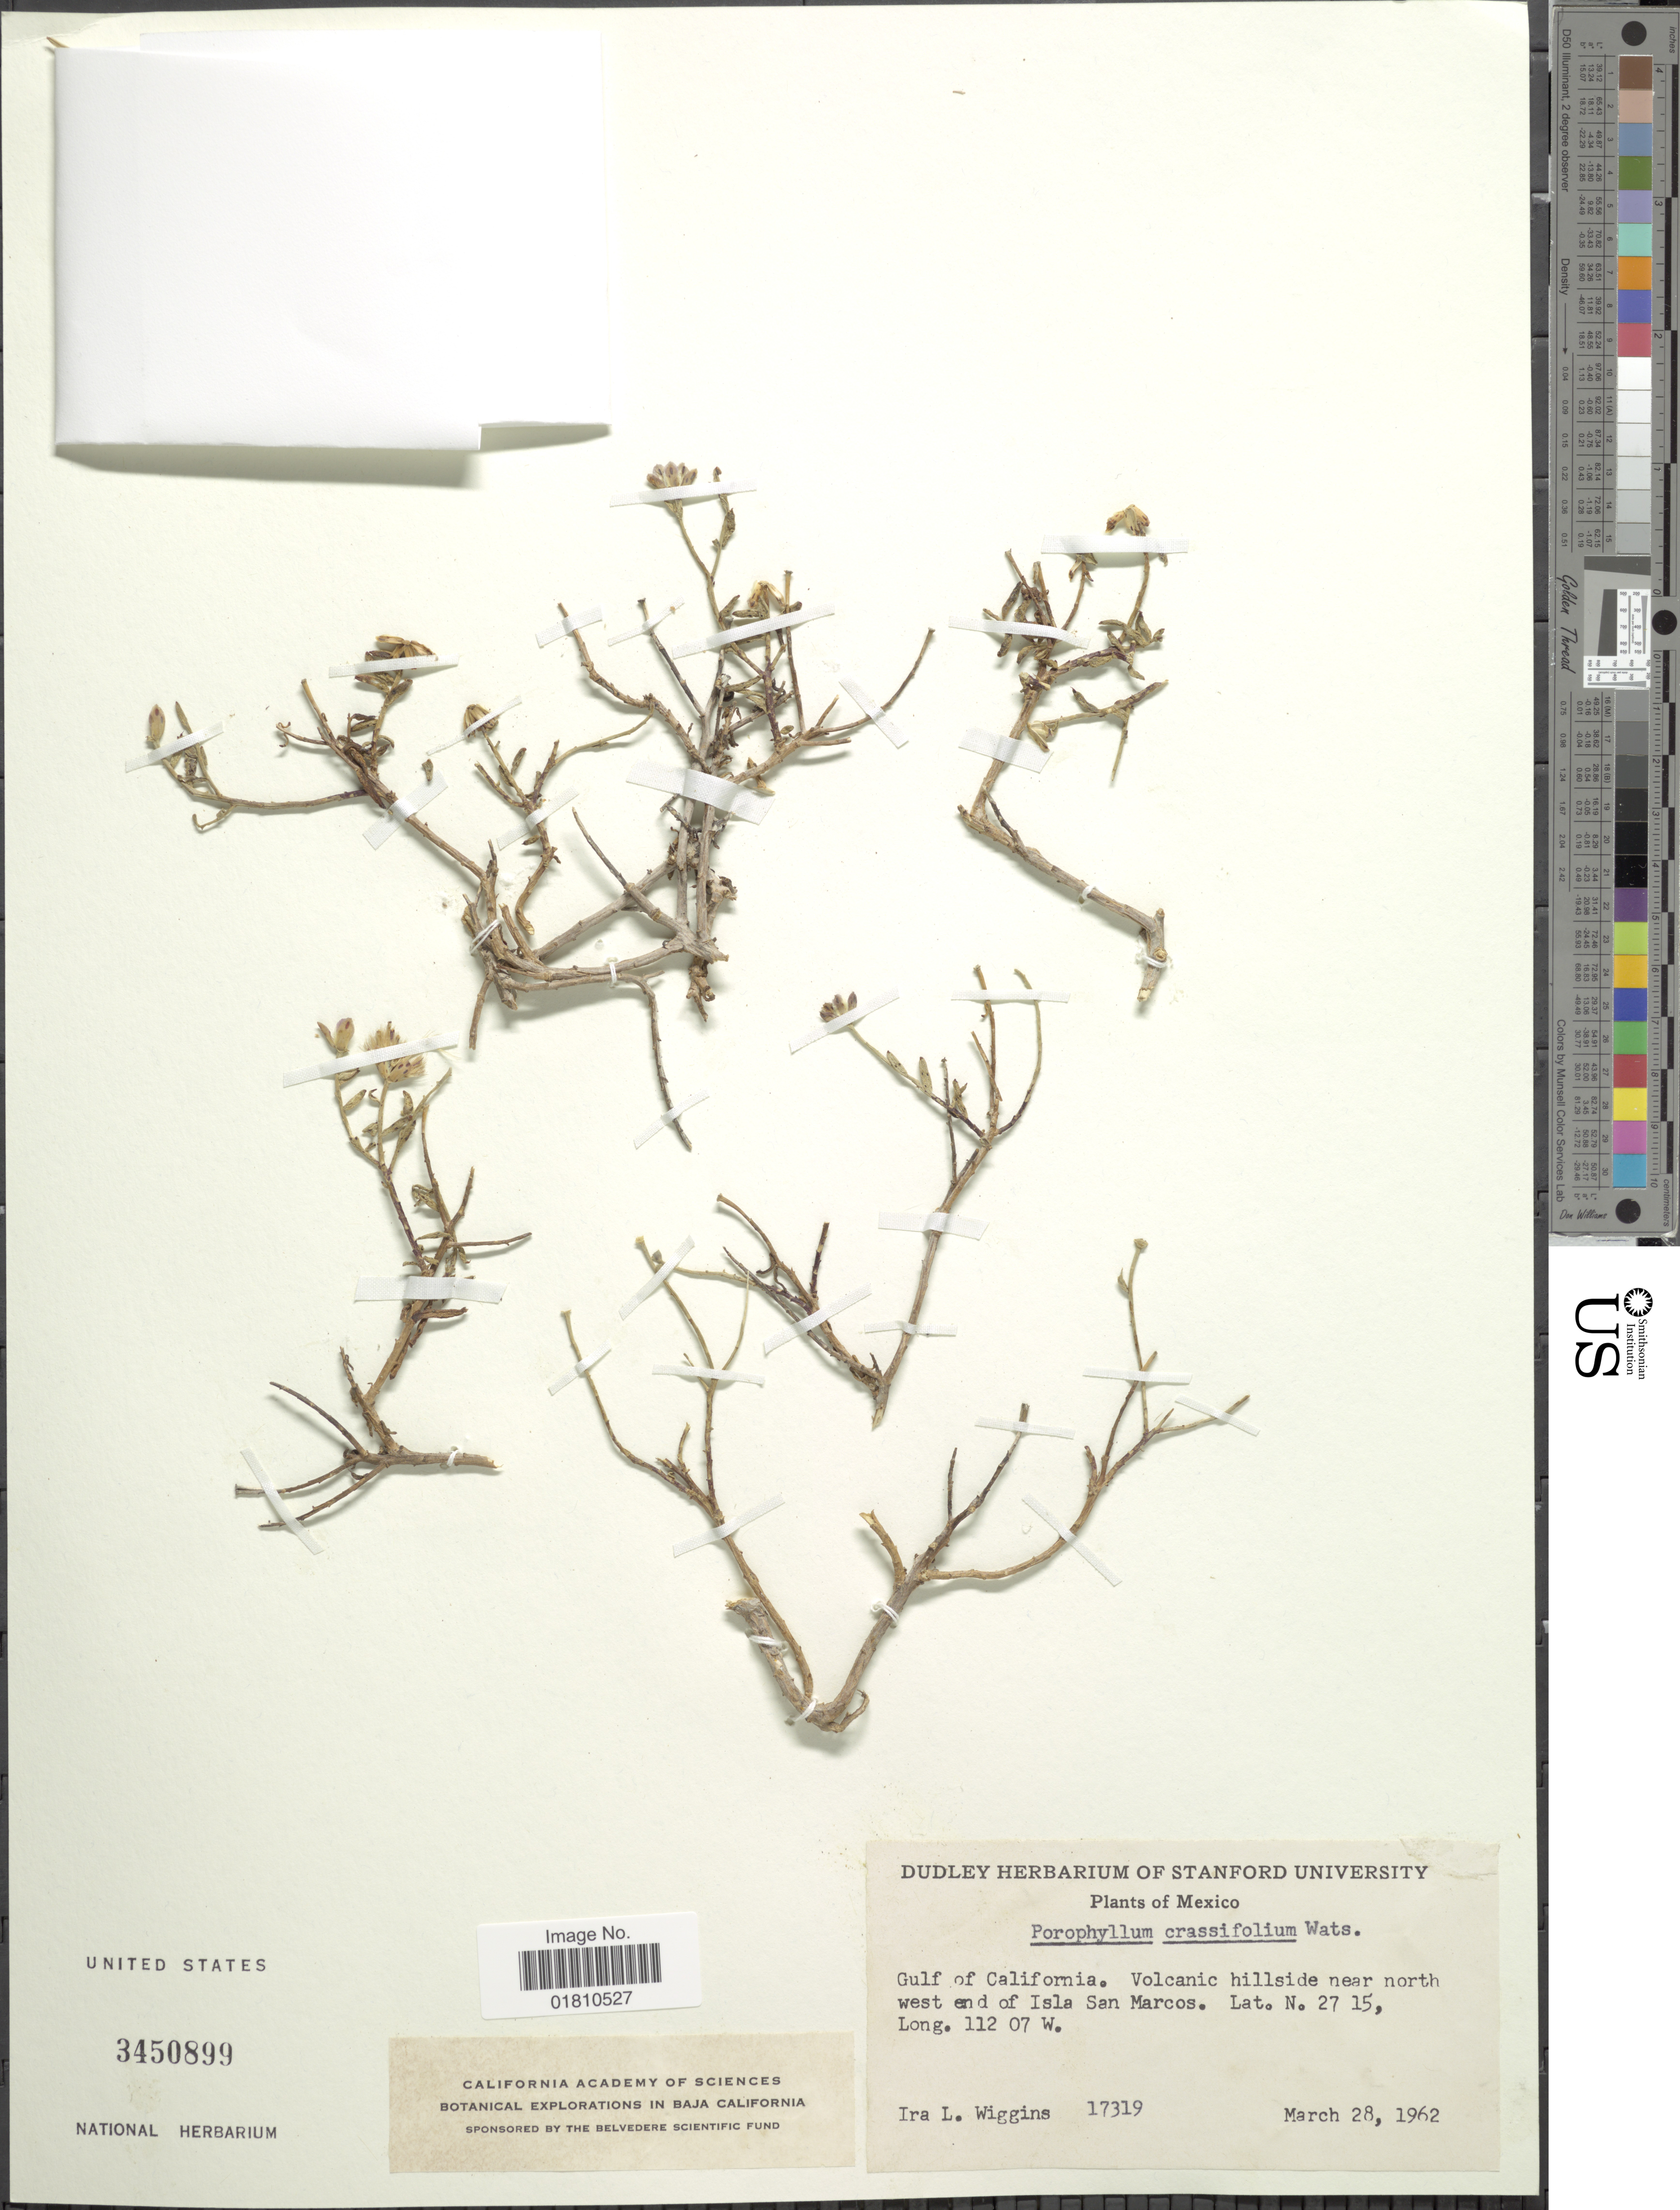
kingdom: Plantae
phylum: Tracheophyta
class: Magnoliopsida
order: Asterales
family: Asteraceae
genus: Bajacalia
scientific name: Bajacalia crassifolia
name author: (S. Watson) Loockerman et al.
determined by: Anzuinelli, M.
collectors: I. L. Wiggins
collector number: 17319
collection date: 1962-03-28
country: Mexico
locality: Gulf of California, volcanic hillside near north west end of Isla San Marcus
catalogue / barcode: US 3450899